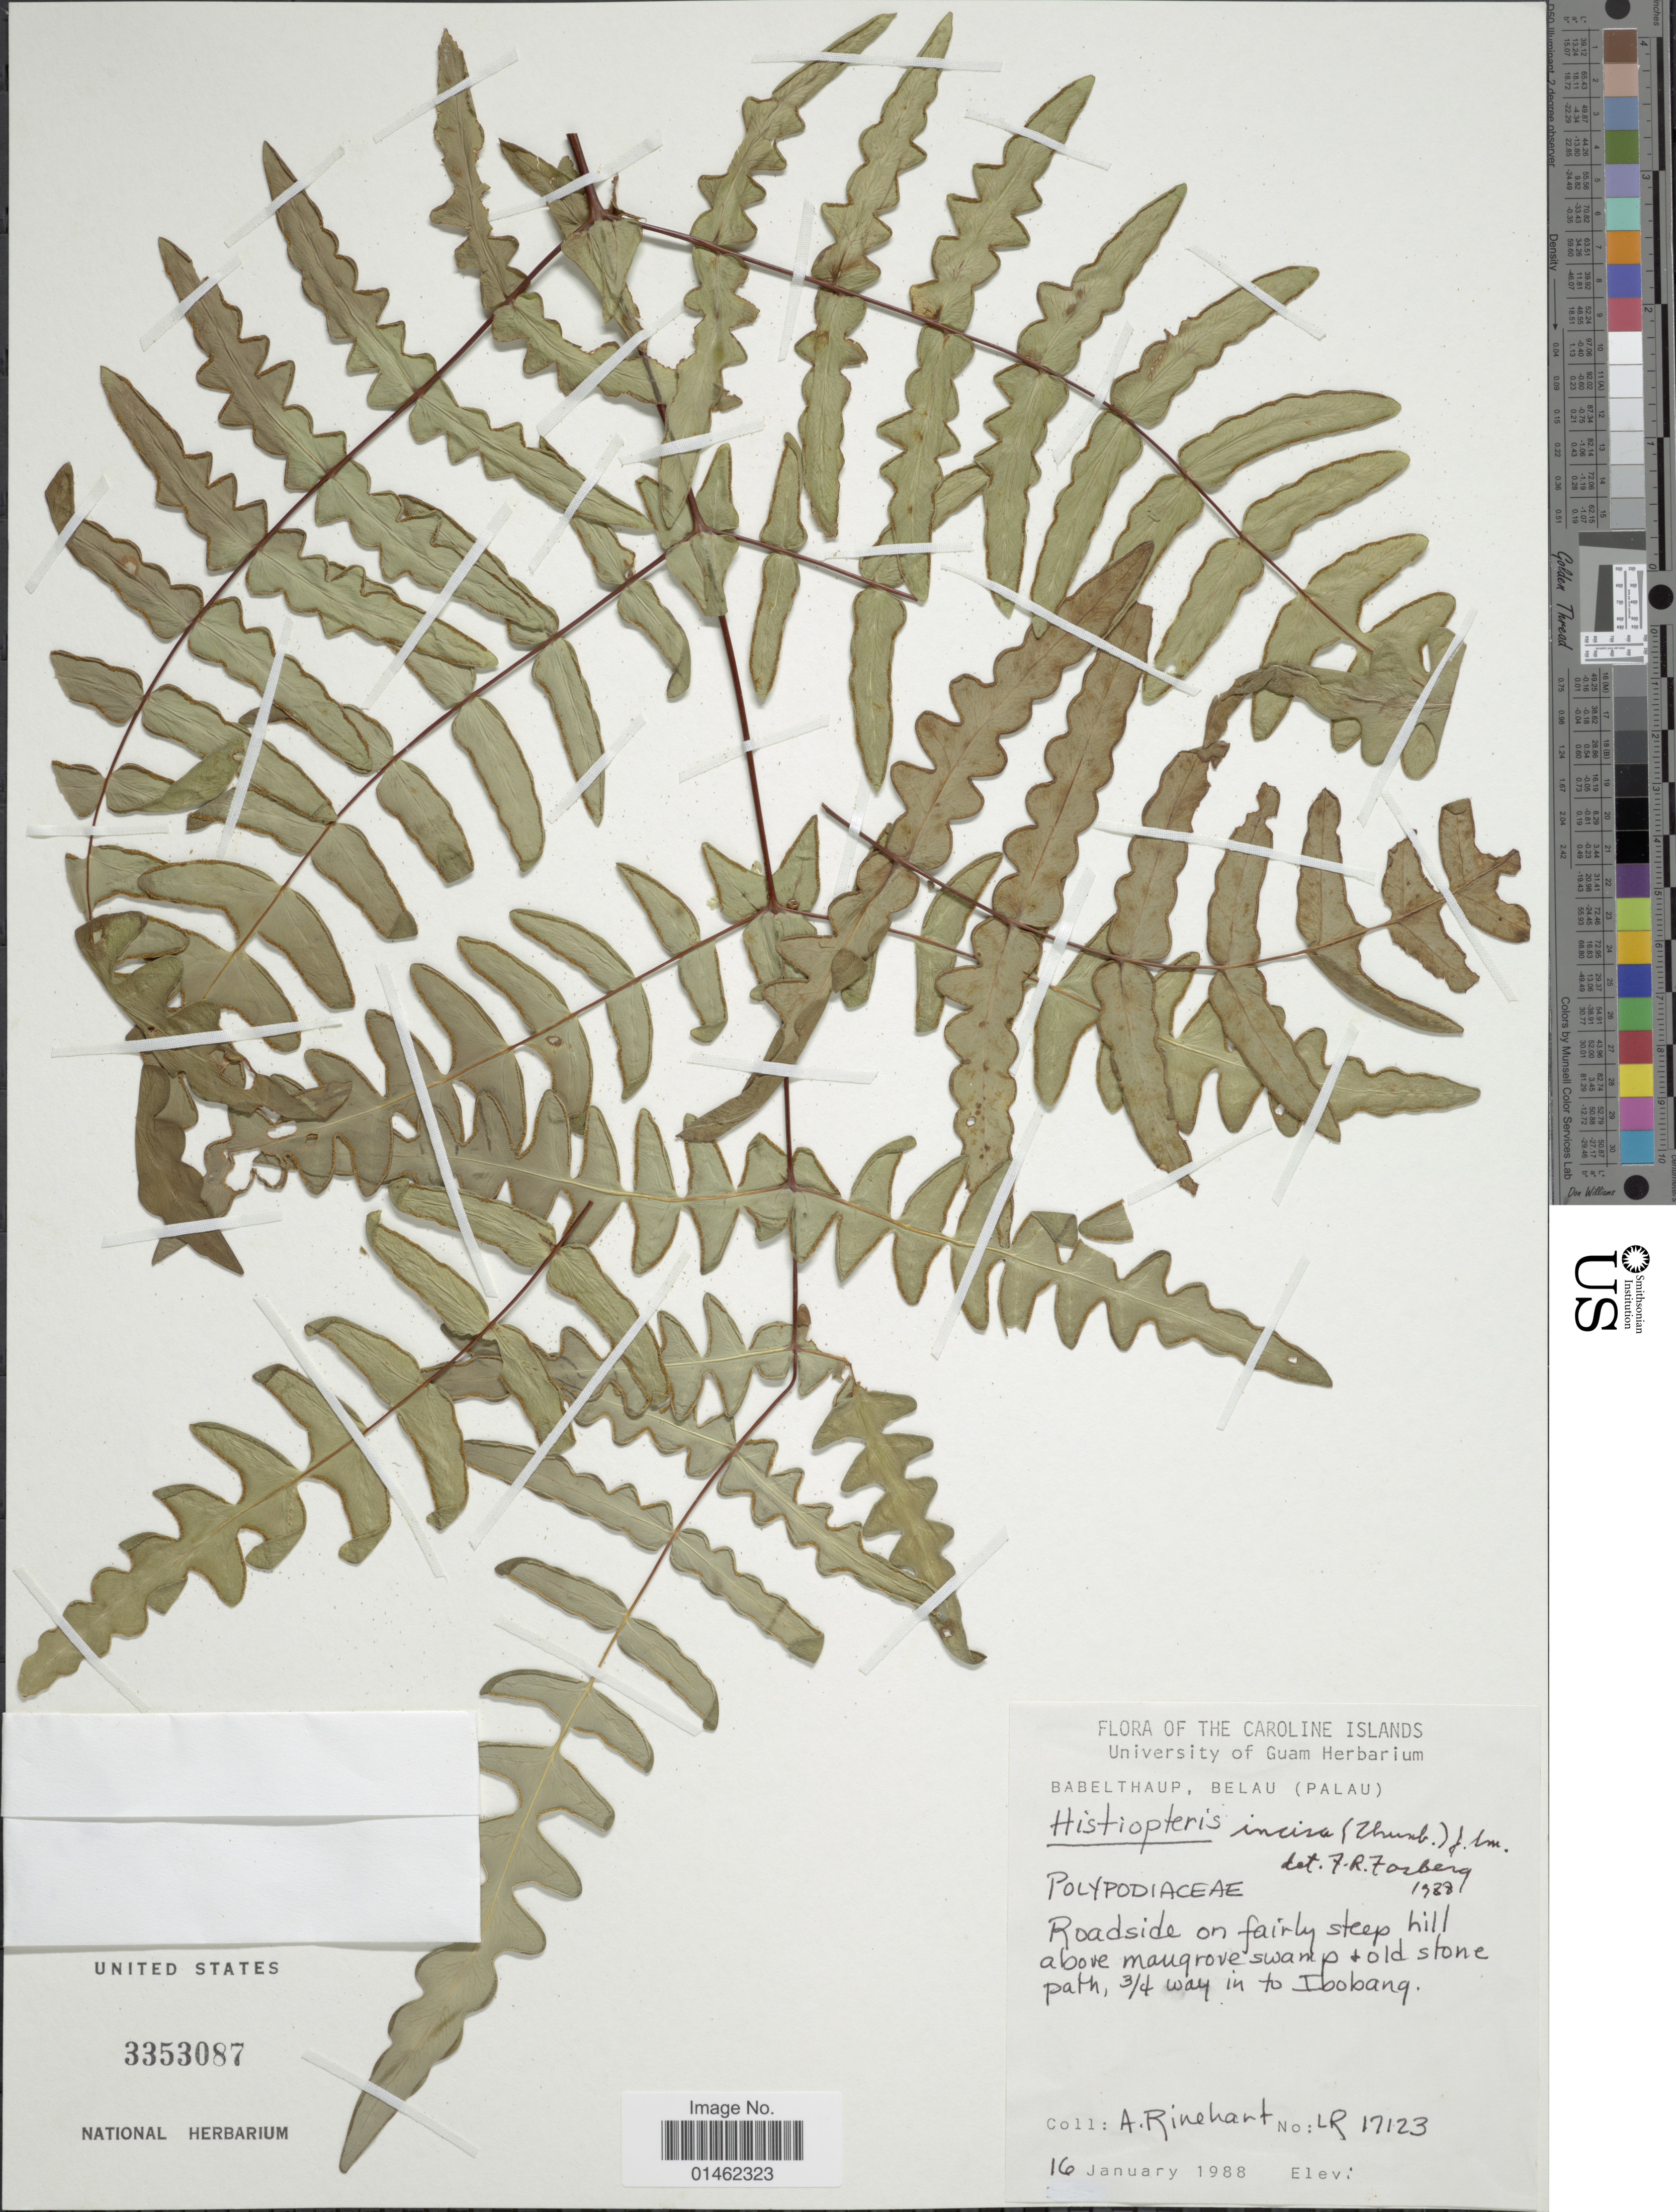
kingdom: Plantae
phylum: Tracheophyta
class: Polypodiopsida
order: Polypodiales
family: Dennstaedtiaceae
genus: Histiopteris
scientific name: Histiopteris incisa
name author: (Thunb.) J. Sm.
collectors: A. Rinehart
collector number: LR 17123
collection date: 1988-01-16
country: Palau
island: Babeldaob [Babelthuap]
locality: Babelthaup, Belau (Palau). Roadside on fairly steep hill above mangrove swamp + old stone path ¾ way in to Ibobang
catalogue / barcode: US 3353087